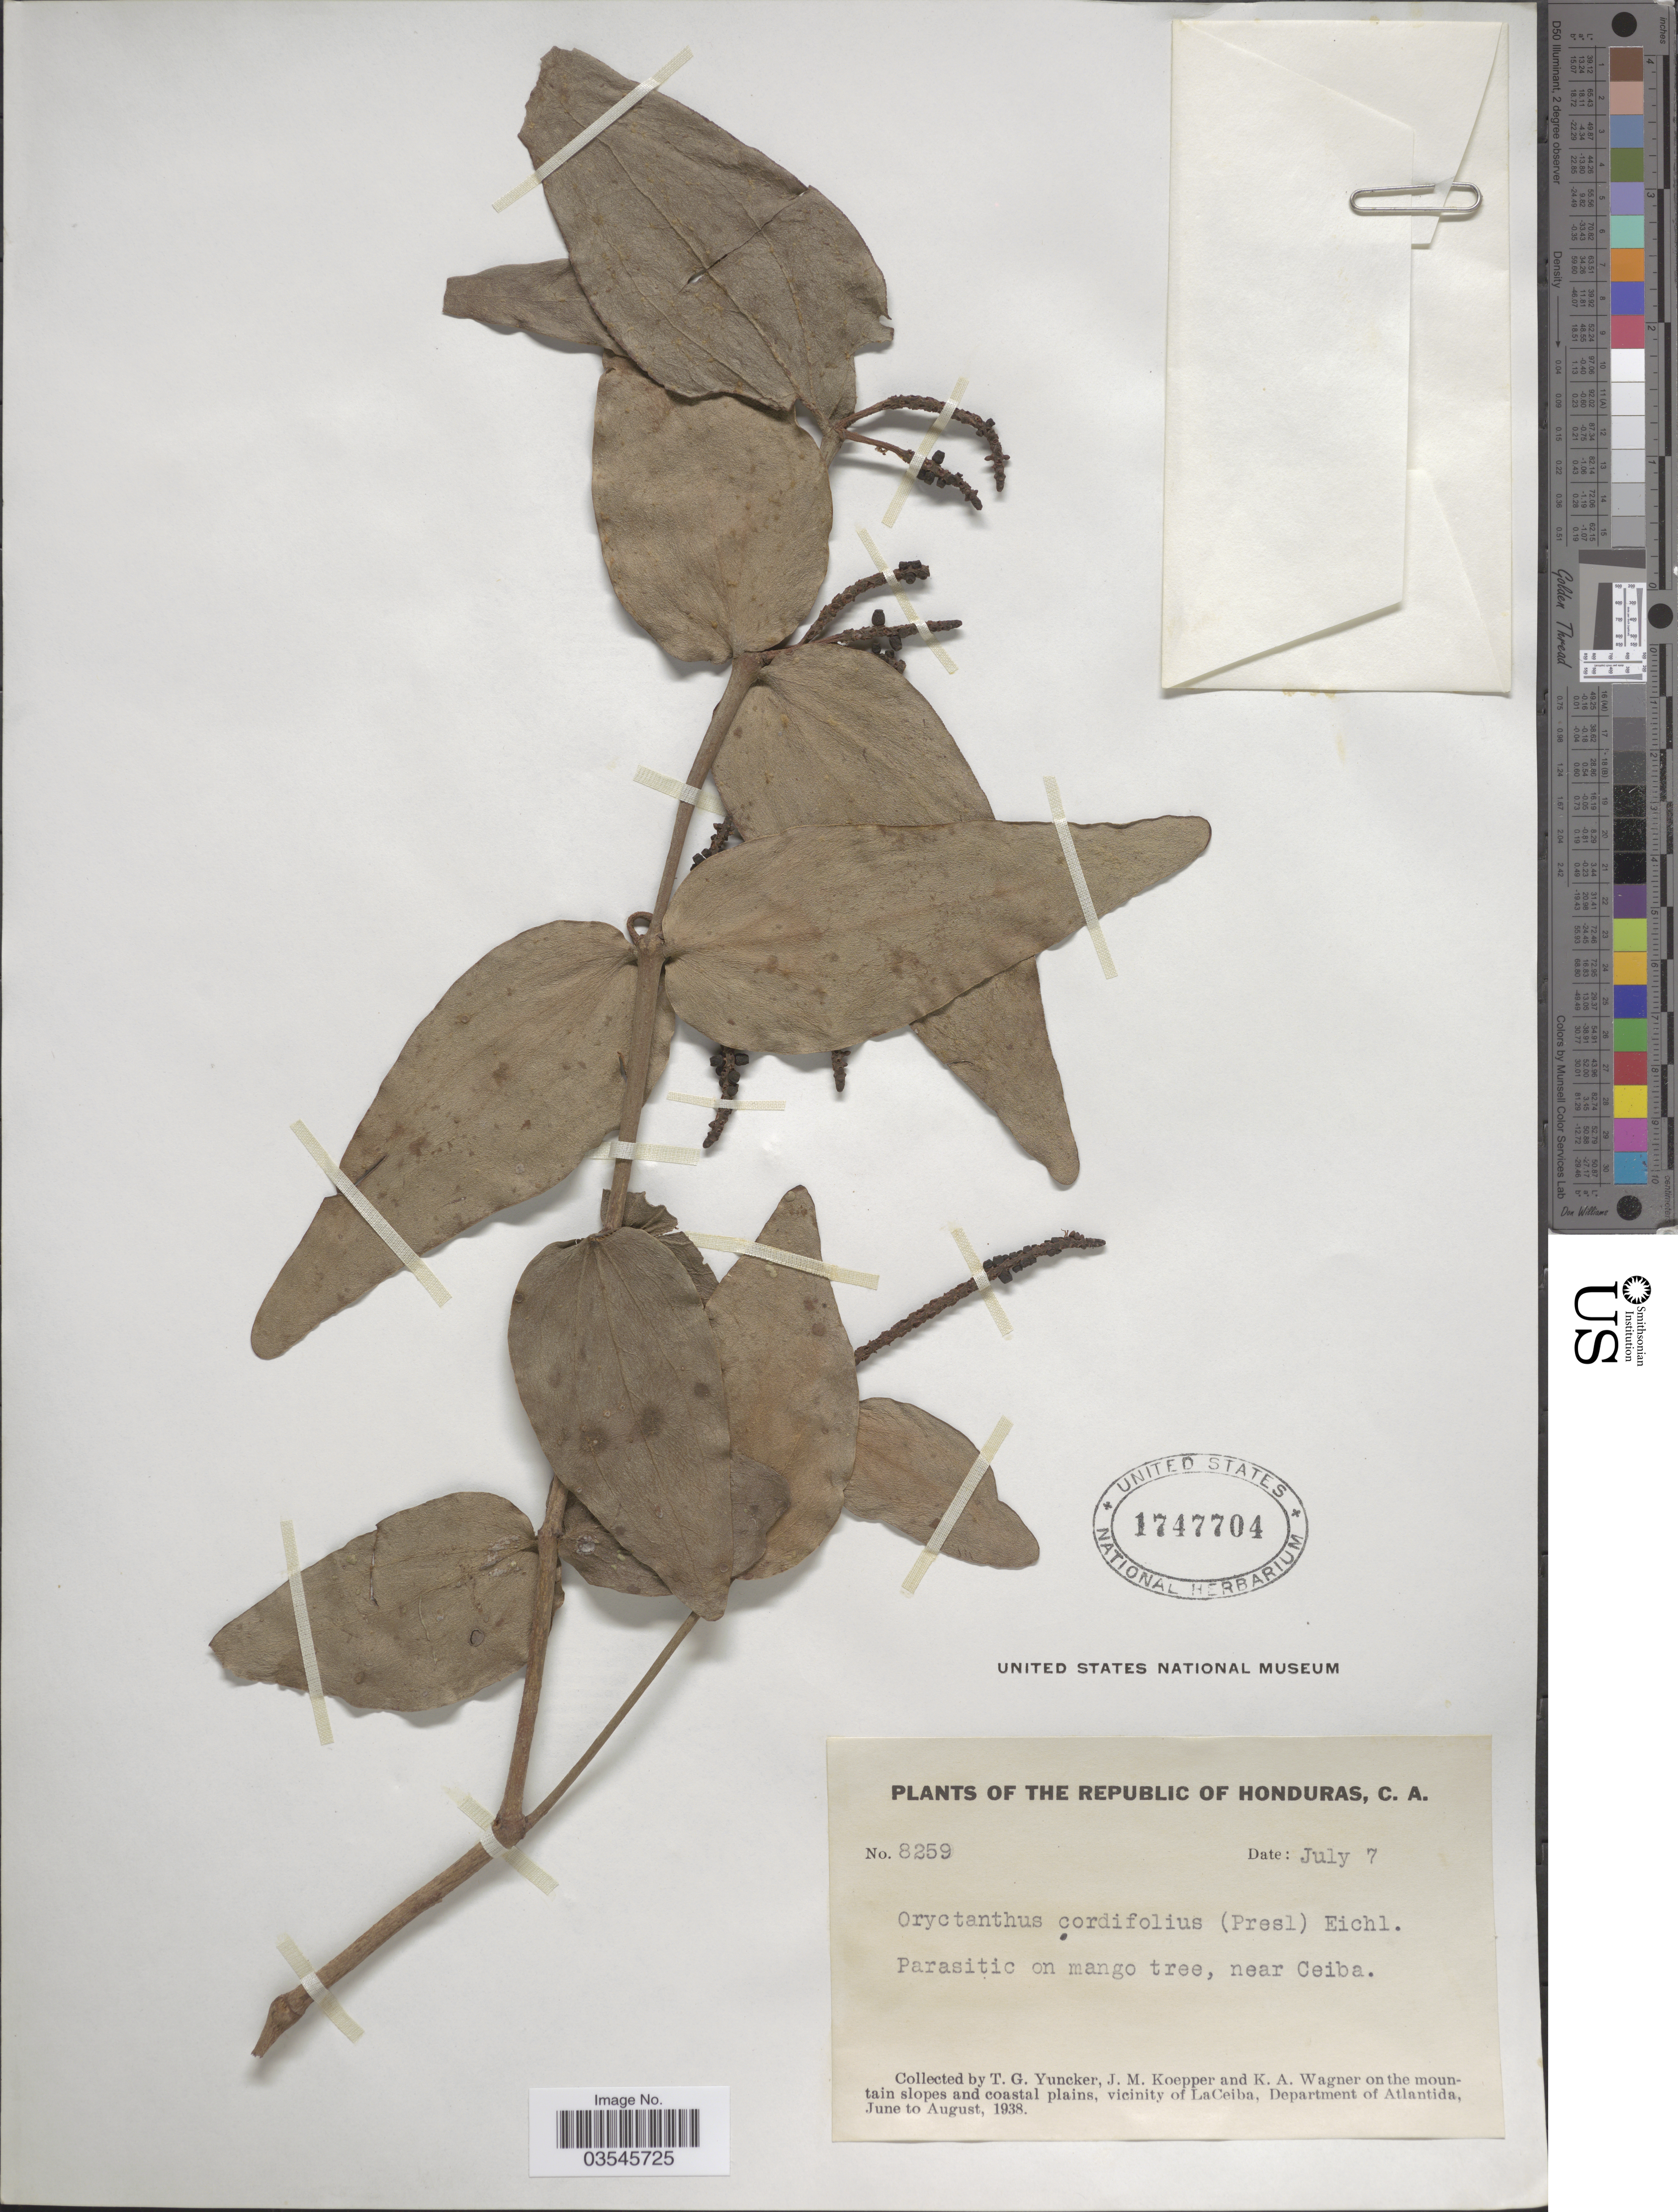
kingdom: Plantae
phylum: Tracheophyta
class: Magnoliopsida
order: Santalales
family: Loranthaceae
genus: Oryctanthus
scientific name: Oryctanthus cordifolius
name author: (C. Presl) Urb.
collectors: T. G. Yuncker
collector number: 8259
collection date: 1938-07-07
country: Puerto Rico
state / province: Ceiba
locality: Near Ceiba. On the mountain slopes and coastal plains, vicinity of LaCeiba, Department of Atlantida.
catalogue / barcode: US 1747704